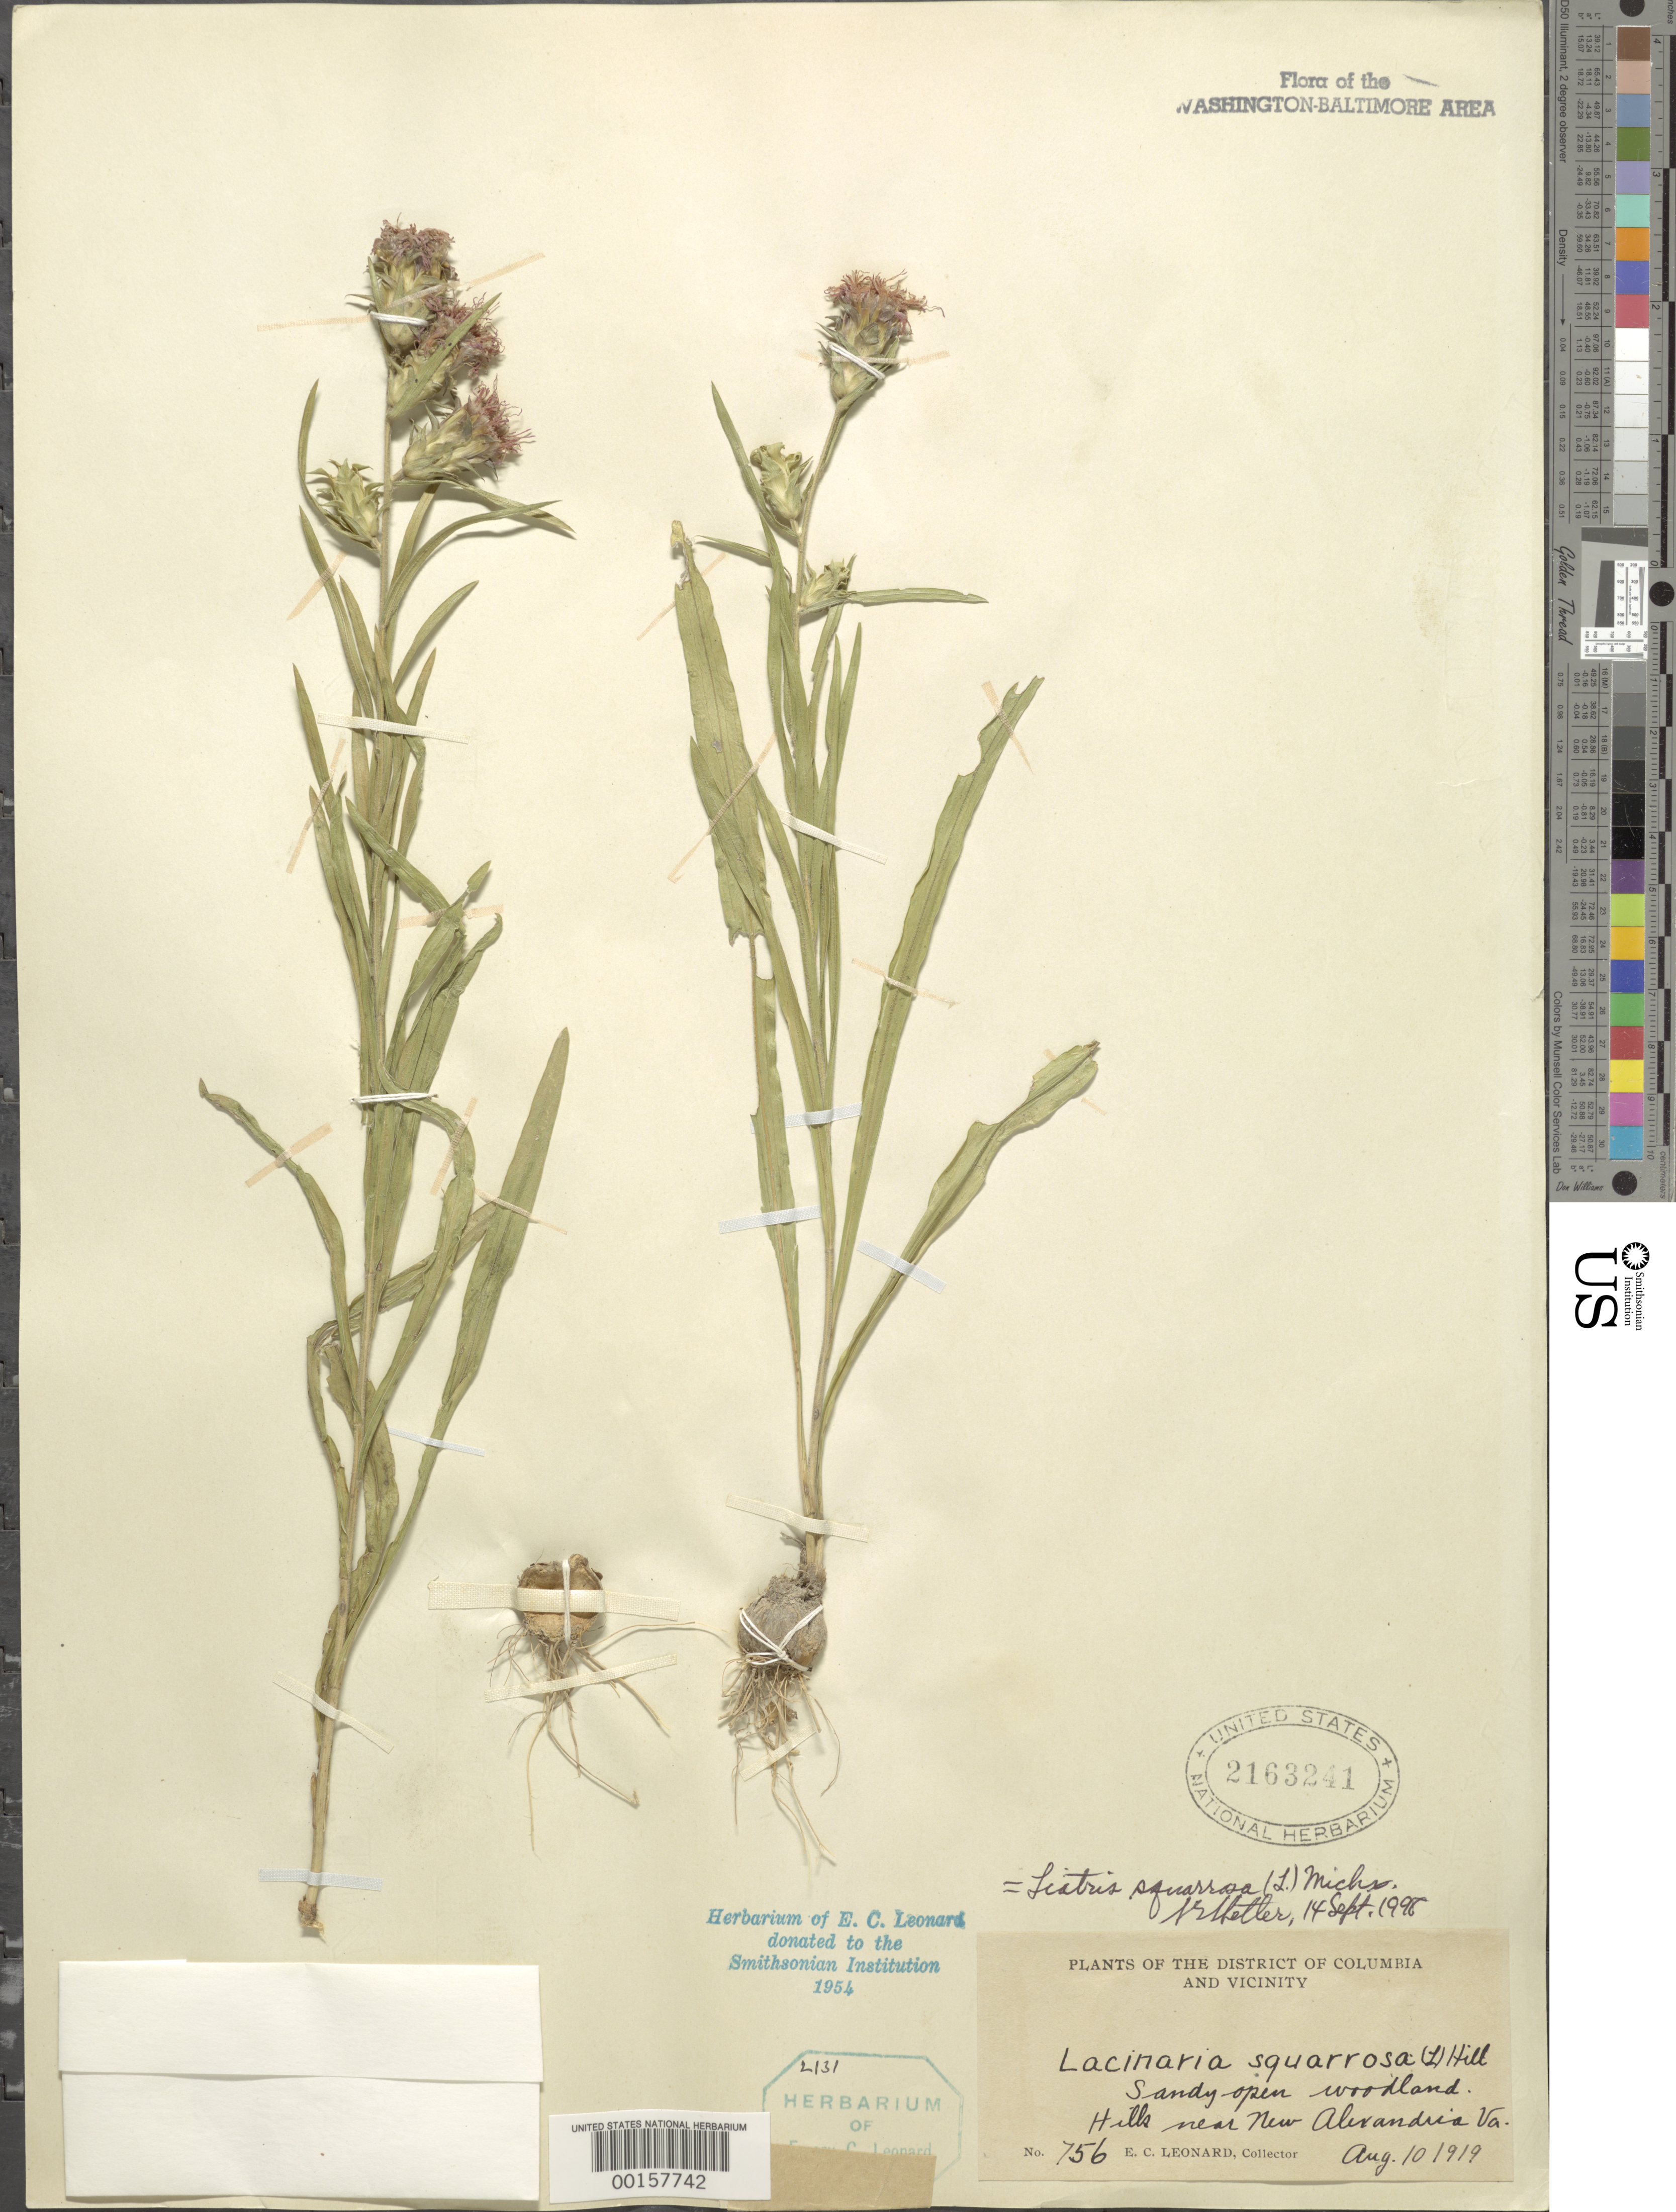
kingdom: Plantae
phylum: Tracheophyta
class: Magnoliopsida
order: Asterales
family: Asteraceae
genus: Liatris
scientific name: Liatris squarrosa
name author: (L.) Michx.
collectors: E. C. Leonard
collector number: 756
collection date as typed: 10 Aug 1919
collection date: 1919-08-10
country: United States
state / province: Virginia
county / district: Fairfax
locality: New Alexandria vicinity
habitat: Sandy open woodland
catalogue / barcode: US 2163241